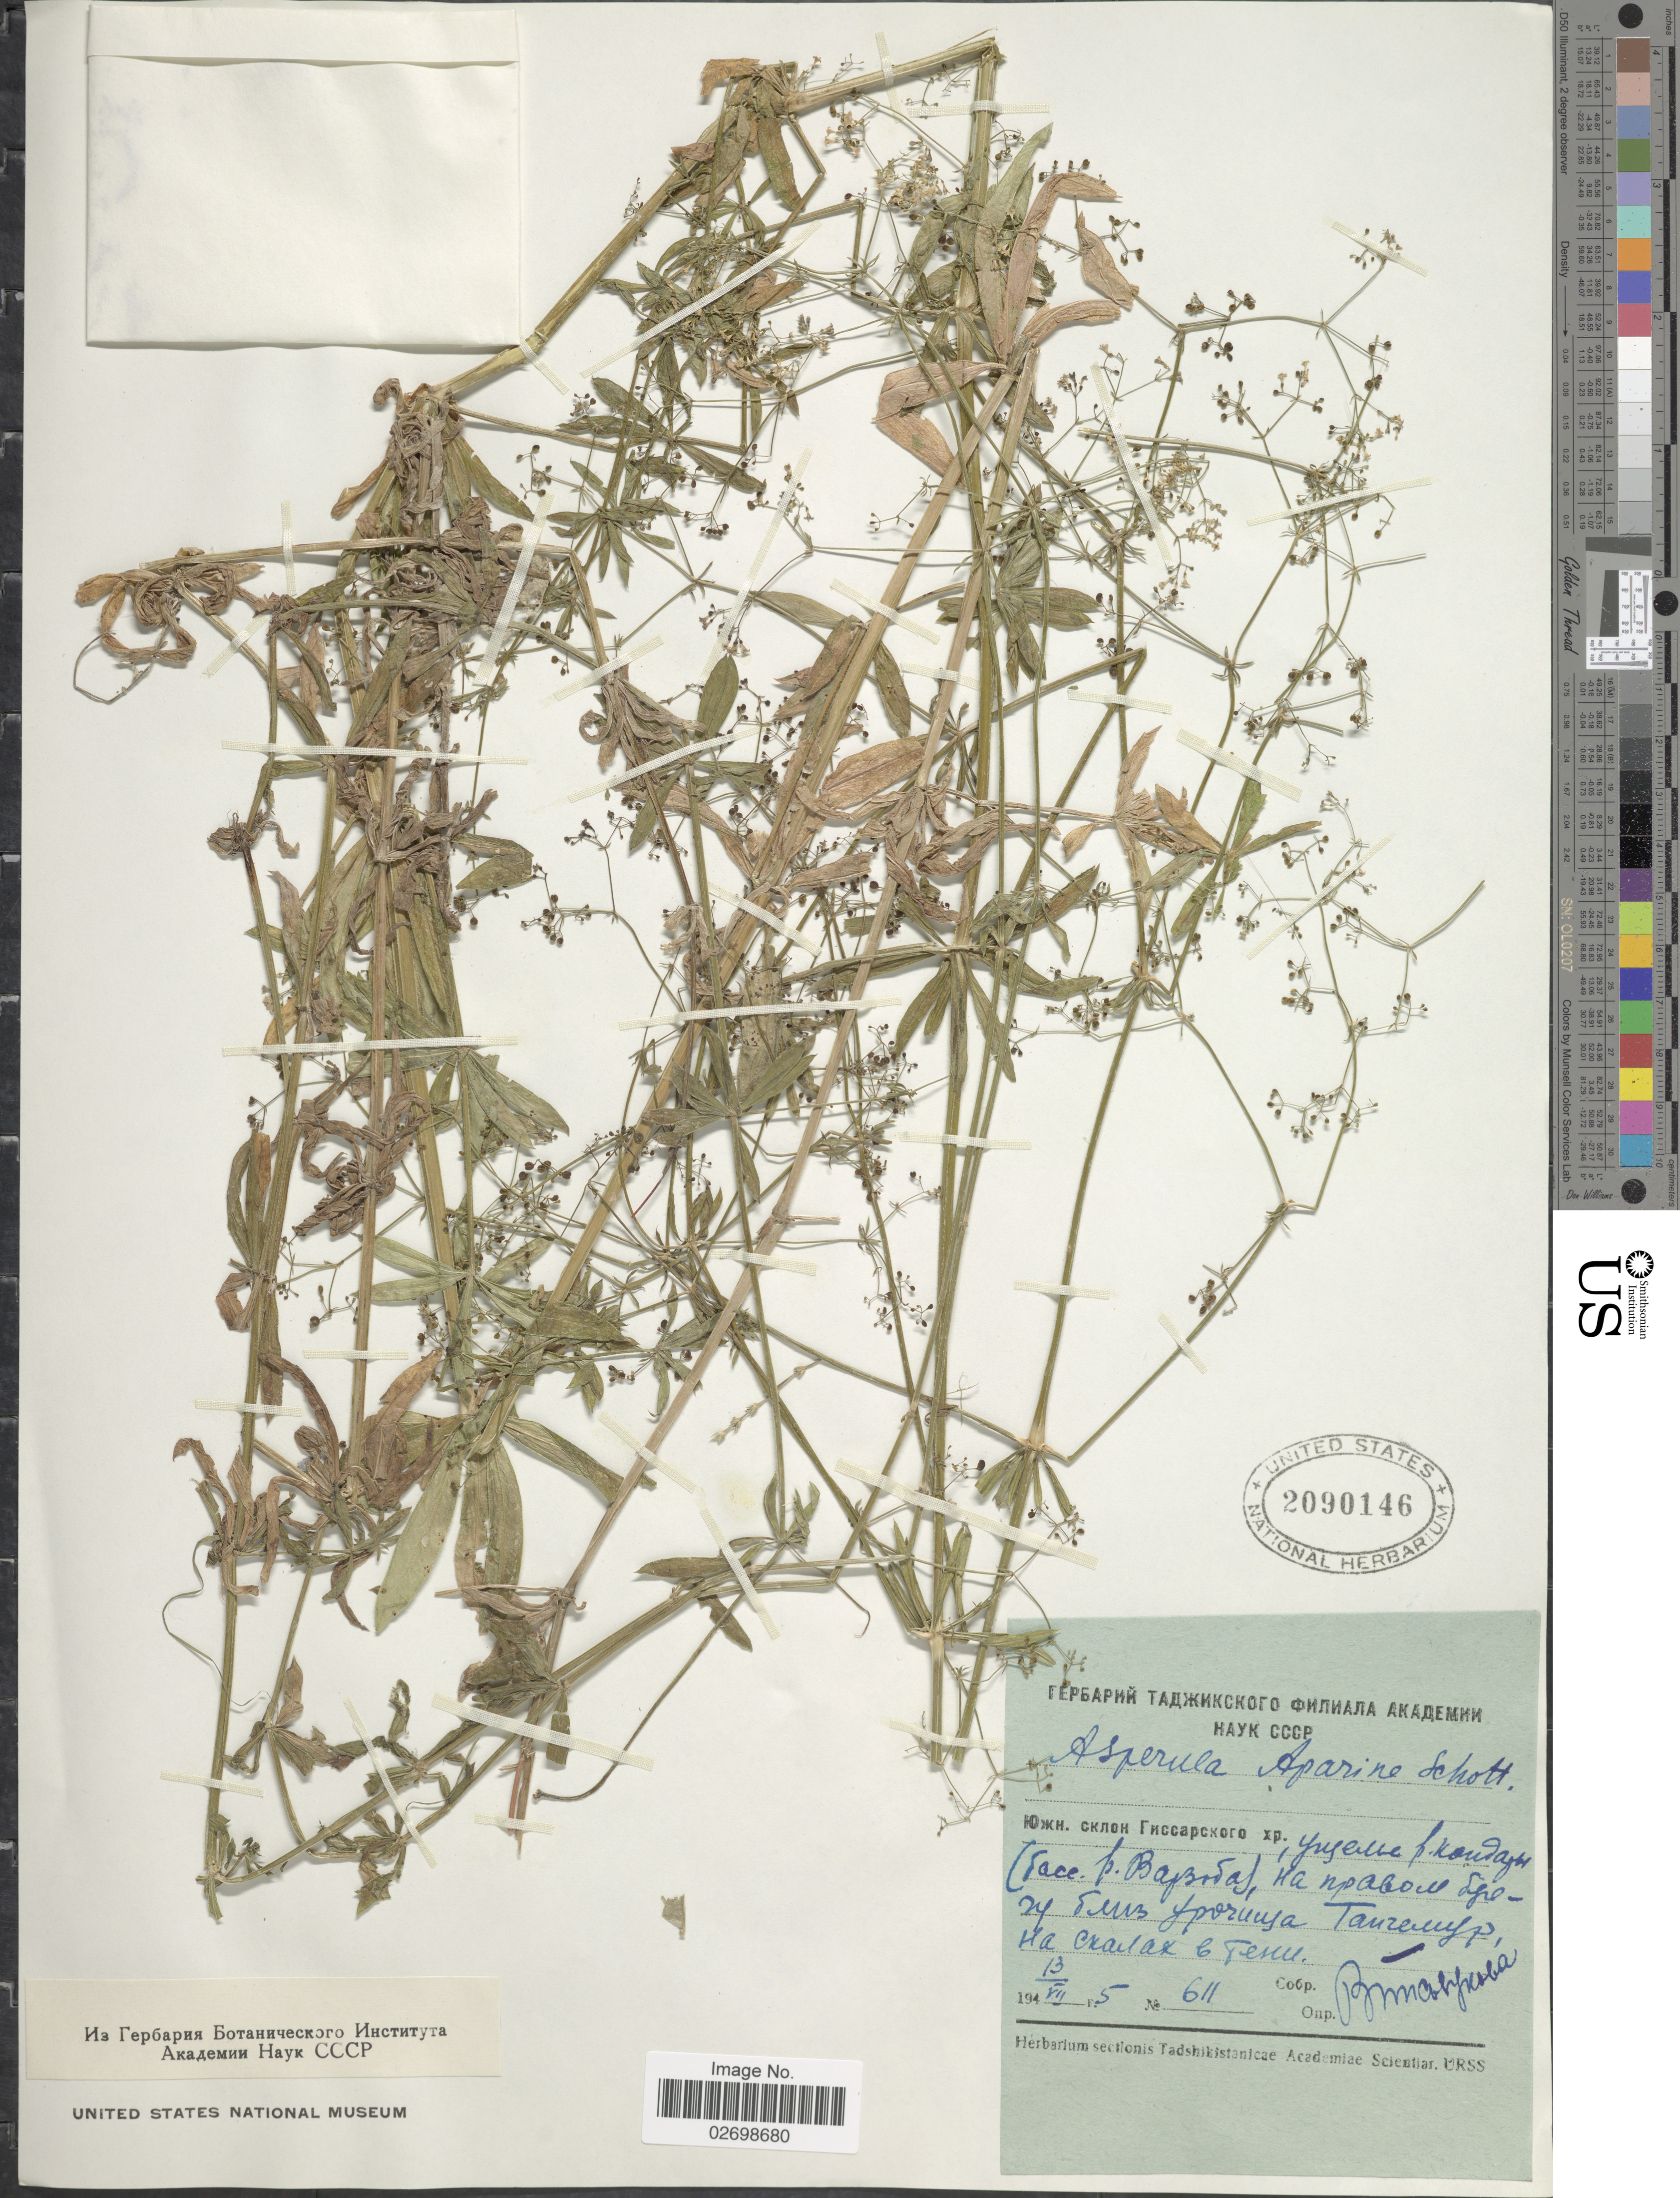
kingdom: Plantae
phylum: Tracheophyta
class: Magnoliopsida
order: Gentianales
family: Rubiaceae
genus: Galium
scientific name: Galium rivale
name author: (Sibth. & Sm.) Griseb.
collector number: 611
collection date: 1945-07-13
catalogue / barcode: US 2090146